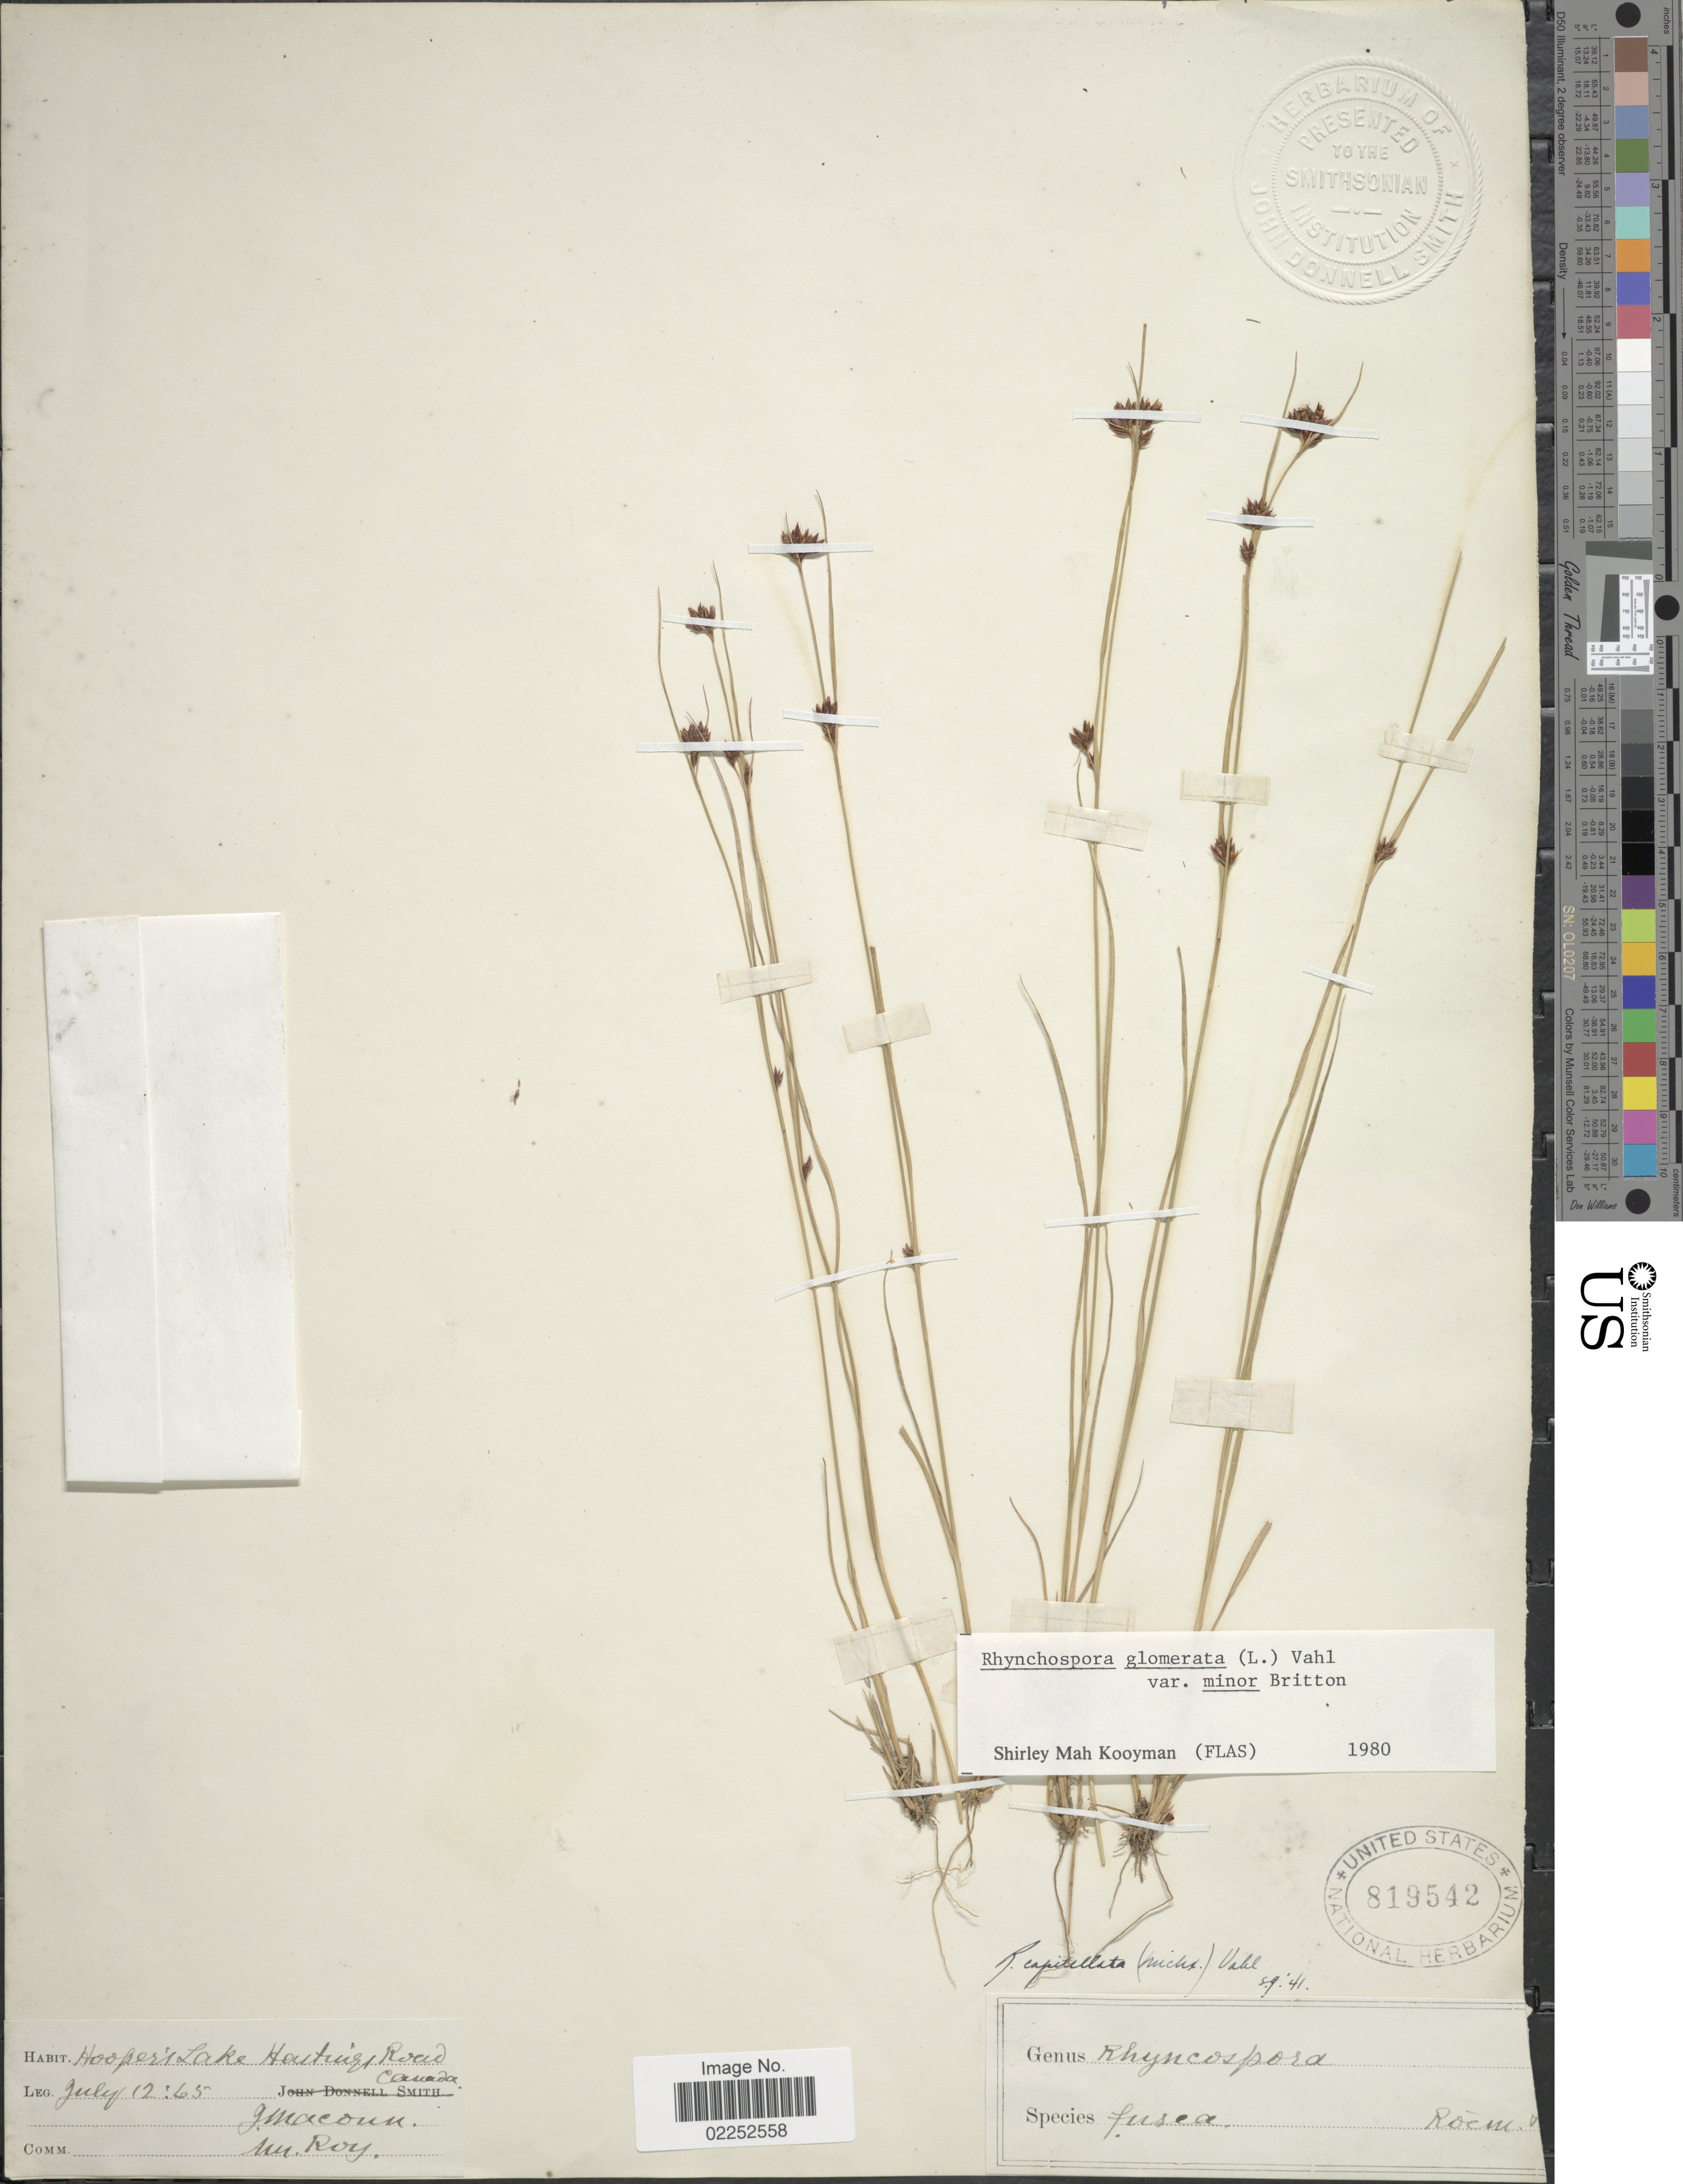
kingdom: Plantae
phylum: Tracheophyta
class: Liliopsida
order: Poales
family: Cyperaceae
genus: Rhynchospora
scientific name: Rhynchospora capitellata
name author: (Michx.) Vahl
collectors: J. Macoun & -. Roy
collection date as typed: Transcribed d/m/y: 12/7/65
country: Canada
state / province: Manitoba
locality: Hooper's Lake, Hastings Road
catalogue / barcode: US 819542